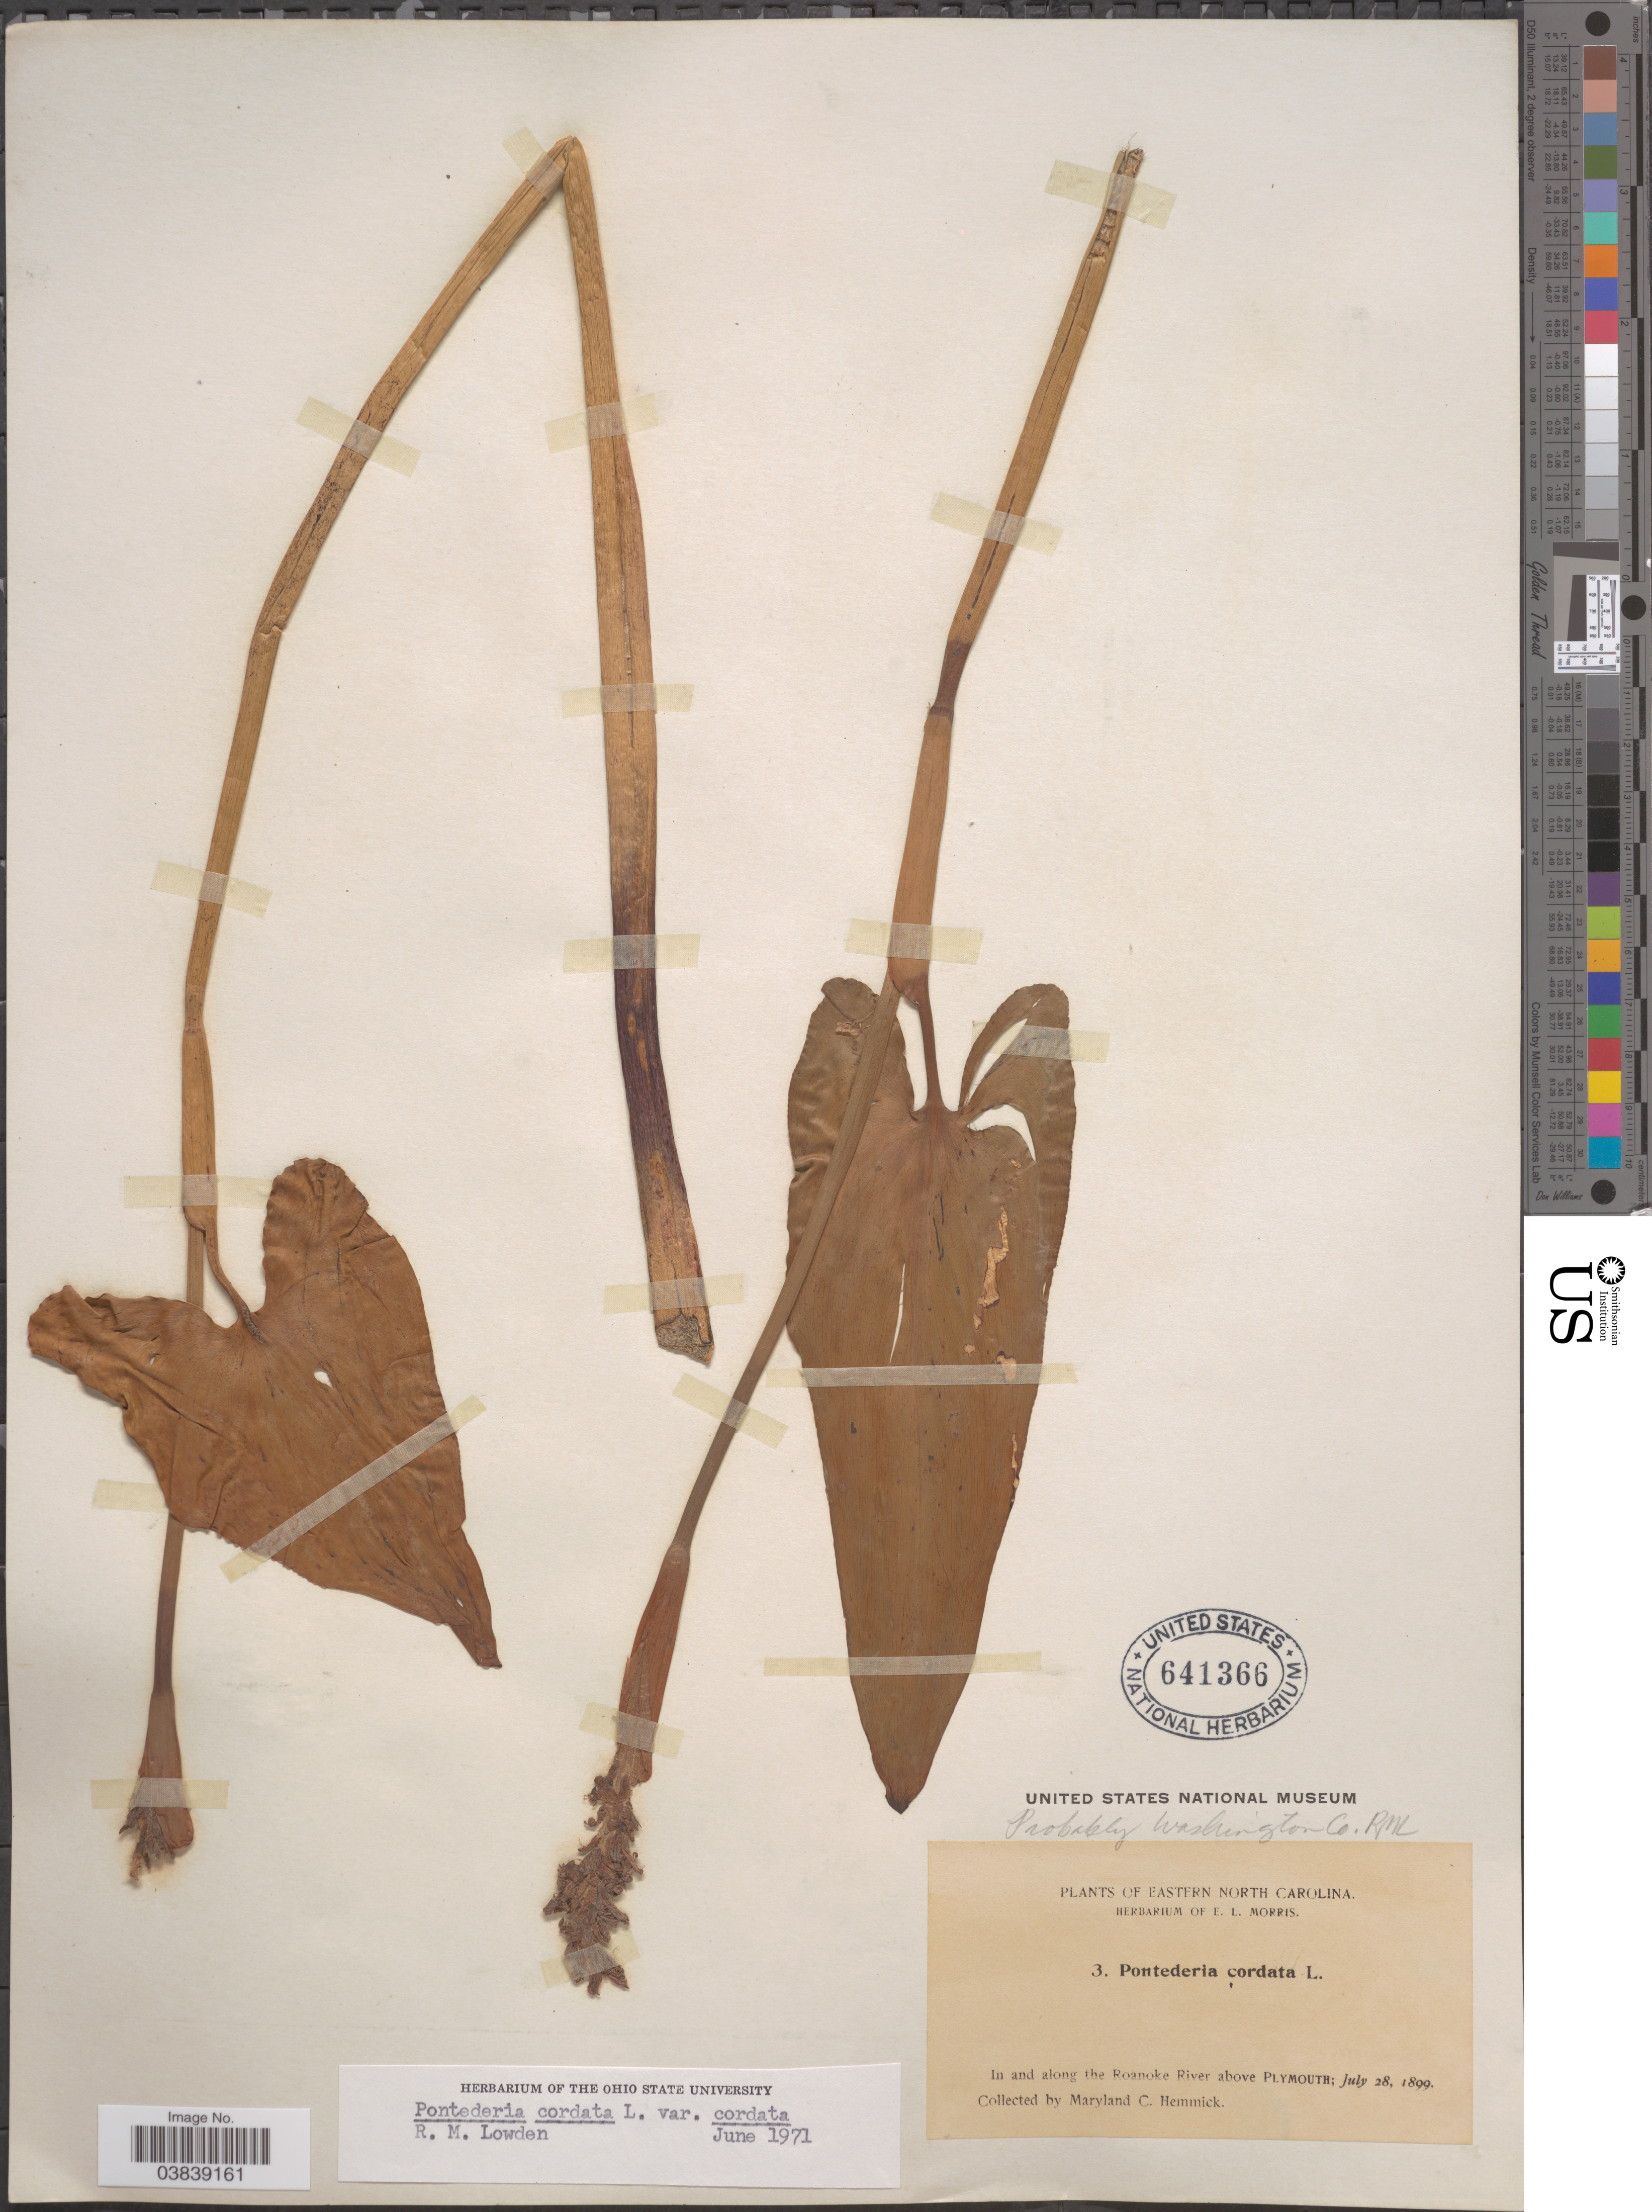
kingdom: Plantae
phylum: Tracheophyta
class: Liliopsida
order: Commelinales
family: Pontederiaceae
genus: Pontederia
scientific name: Pontederia cordata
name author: L.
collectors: M. Hemmick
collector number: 3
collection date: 1899-07-28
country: United States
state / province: North Carolina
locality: Eastern North Carolina. In and along the Roanoke River above Plymouth. Washington Co [unsure placement].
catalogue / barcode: US 641366